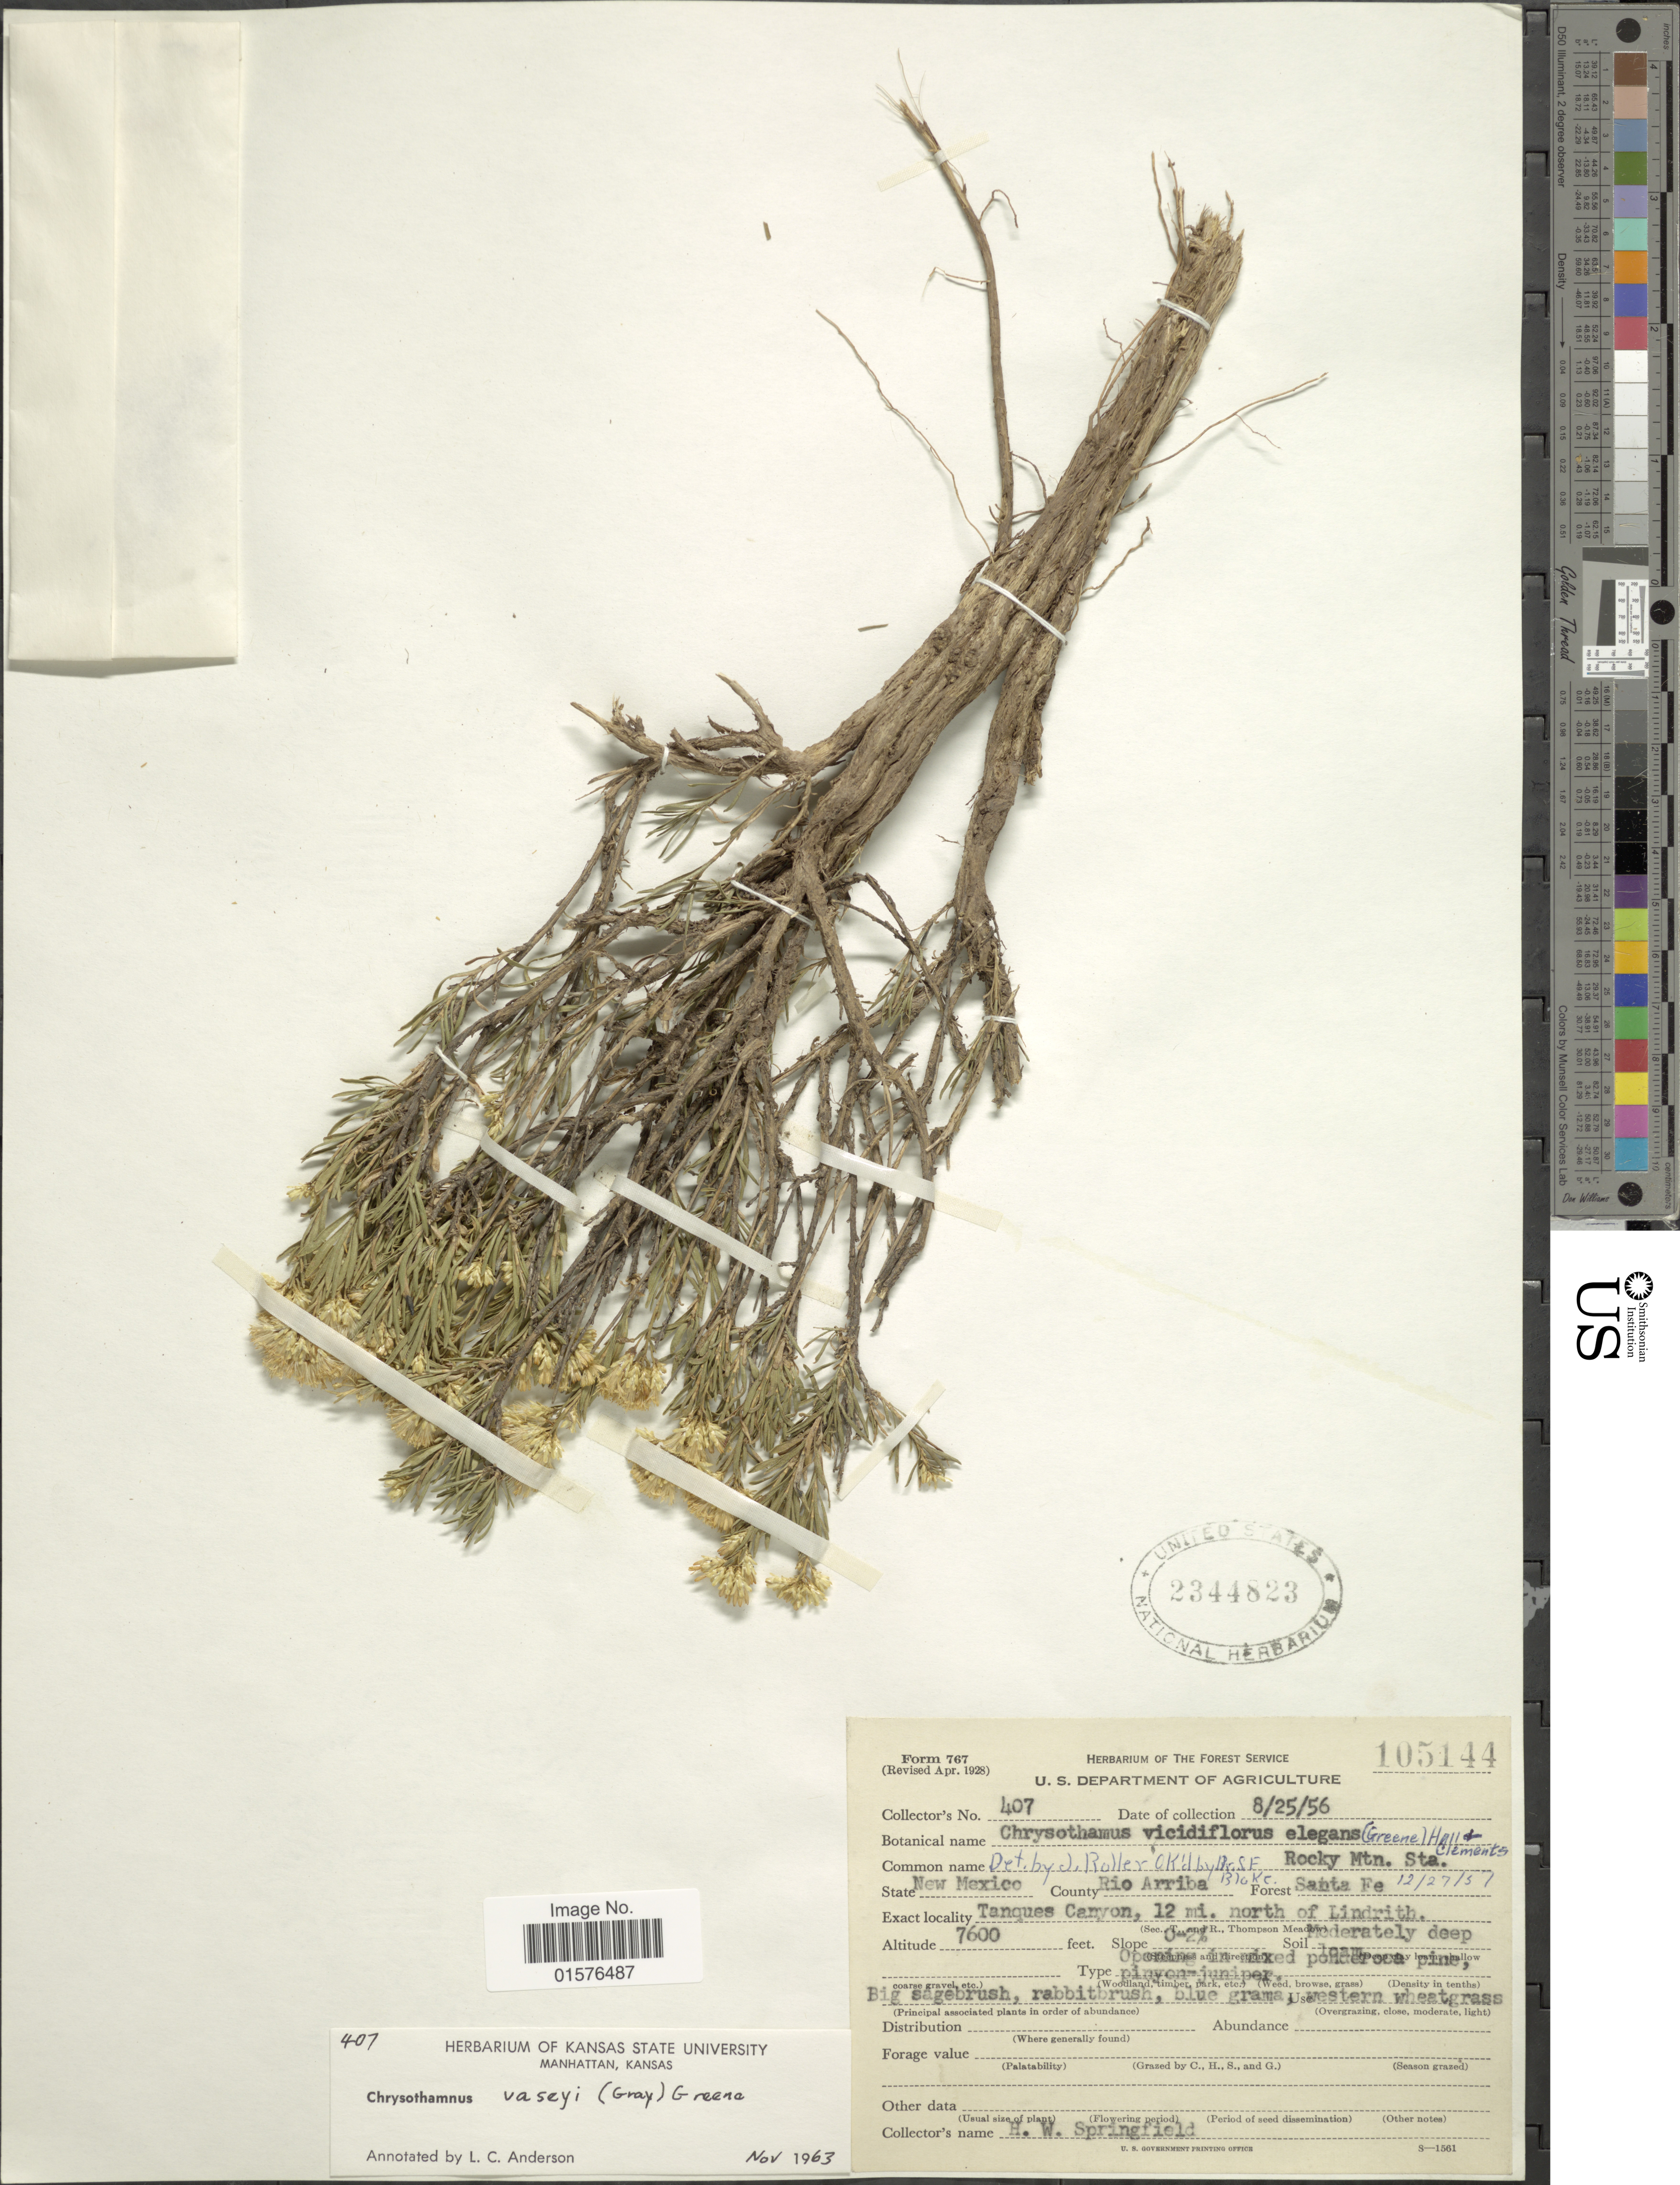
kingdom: Plantae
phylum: Tracheophyta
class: Magnoliopsida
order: Asterales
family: Asteraceae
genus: Chrysothamnus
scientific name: Chrysothamnus vaseyi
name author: (A. Gray) Greene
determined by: Urbatsch, Lowell E., Curator (LSU), Louisiana State University (UNITED STATES)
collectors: H. Springfield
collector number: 407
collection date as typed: Transcribed d/m/y: 25/8/56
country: United States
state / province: New Mexico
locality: County Rio Arriba, Tanques Canyon, 12 mi. north of Lindrith.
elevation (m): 2316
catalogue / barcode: US 2344823